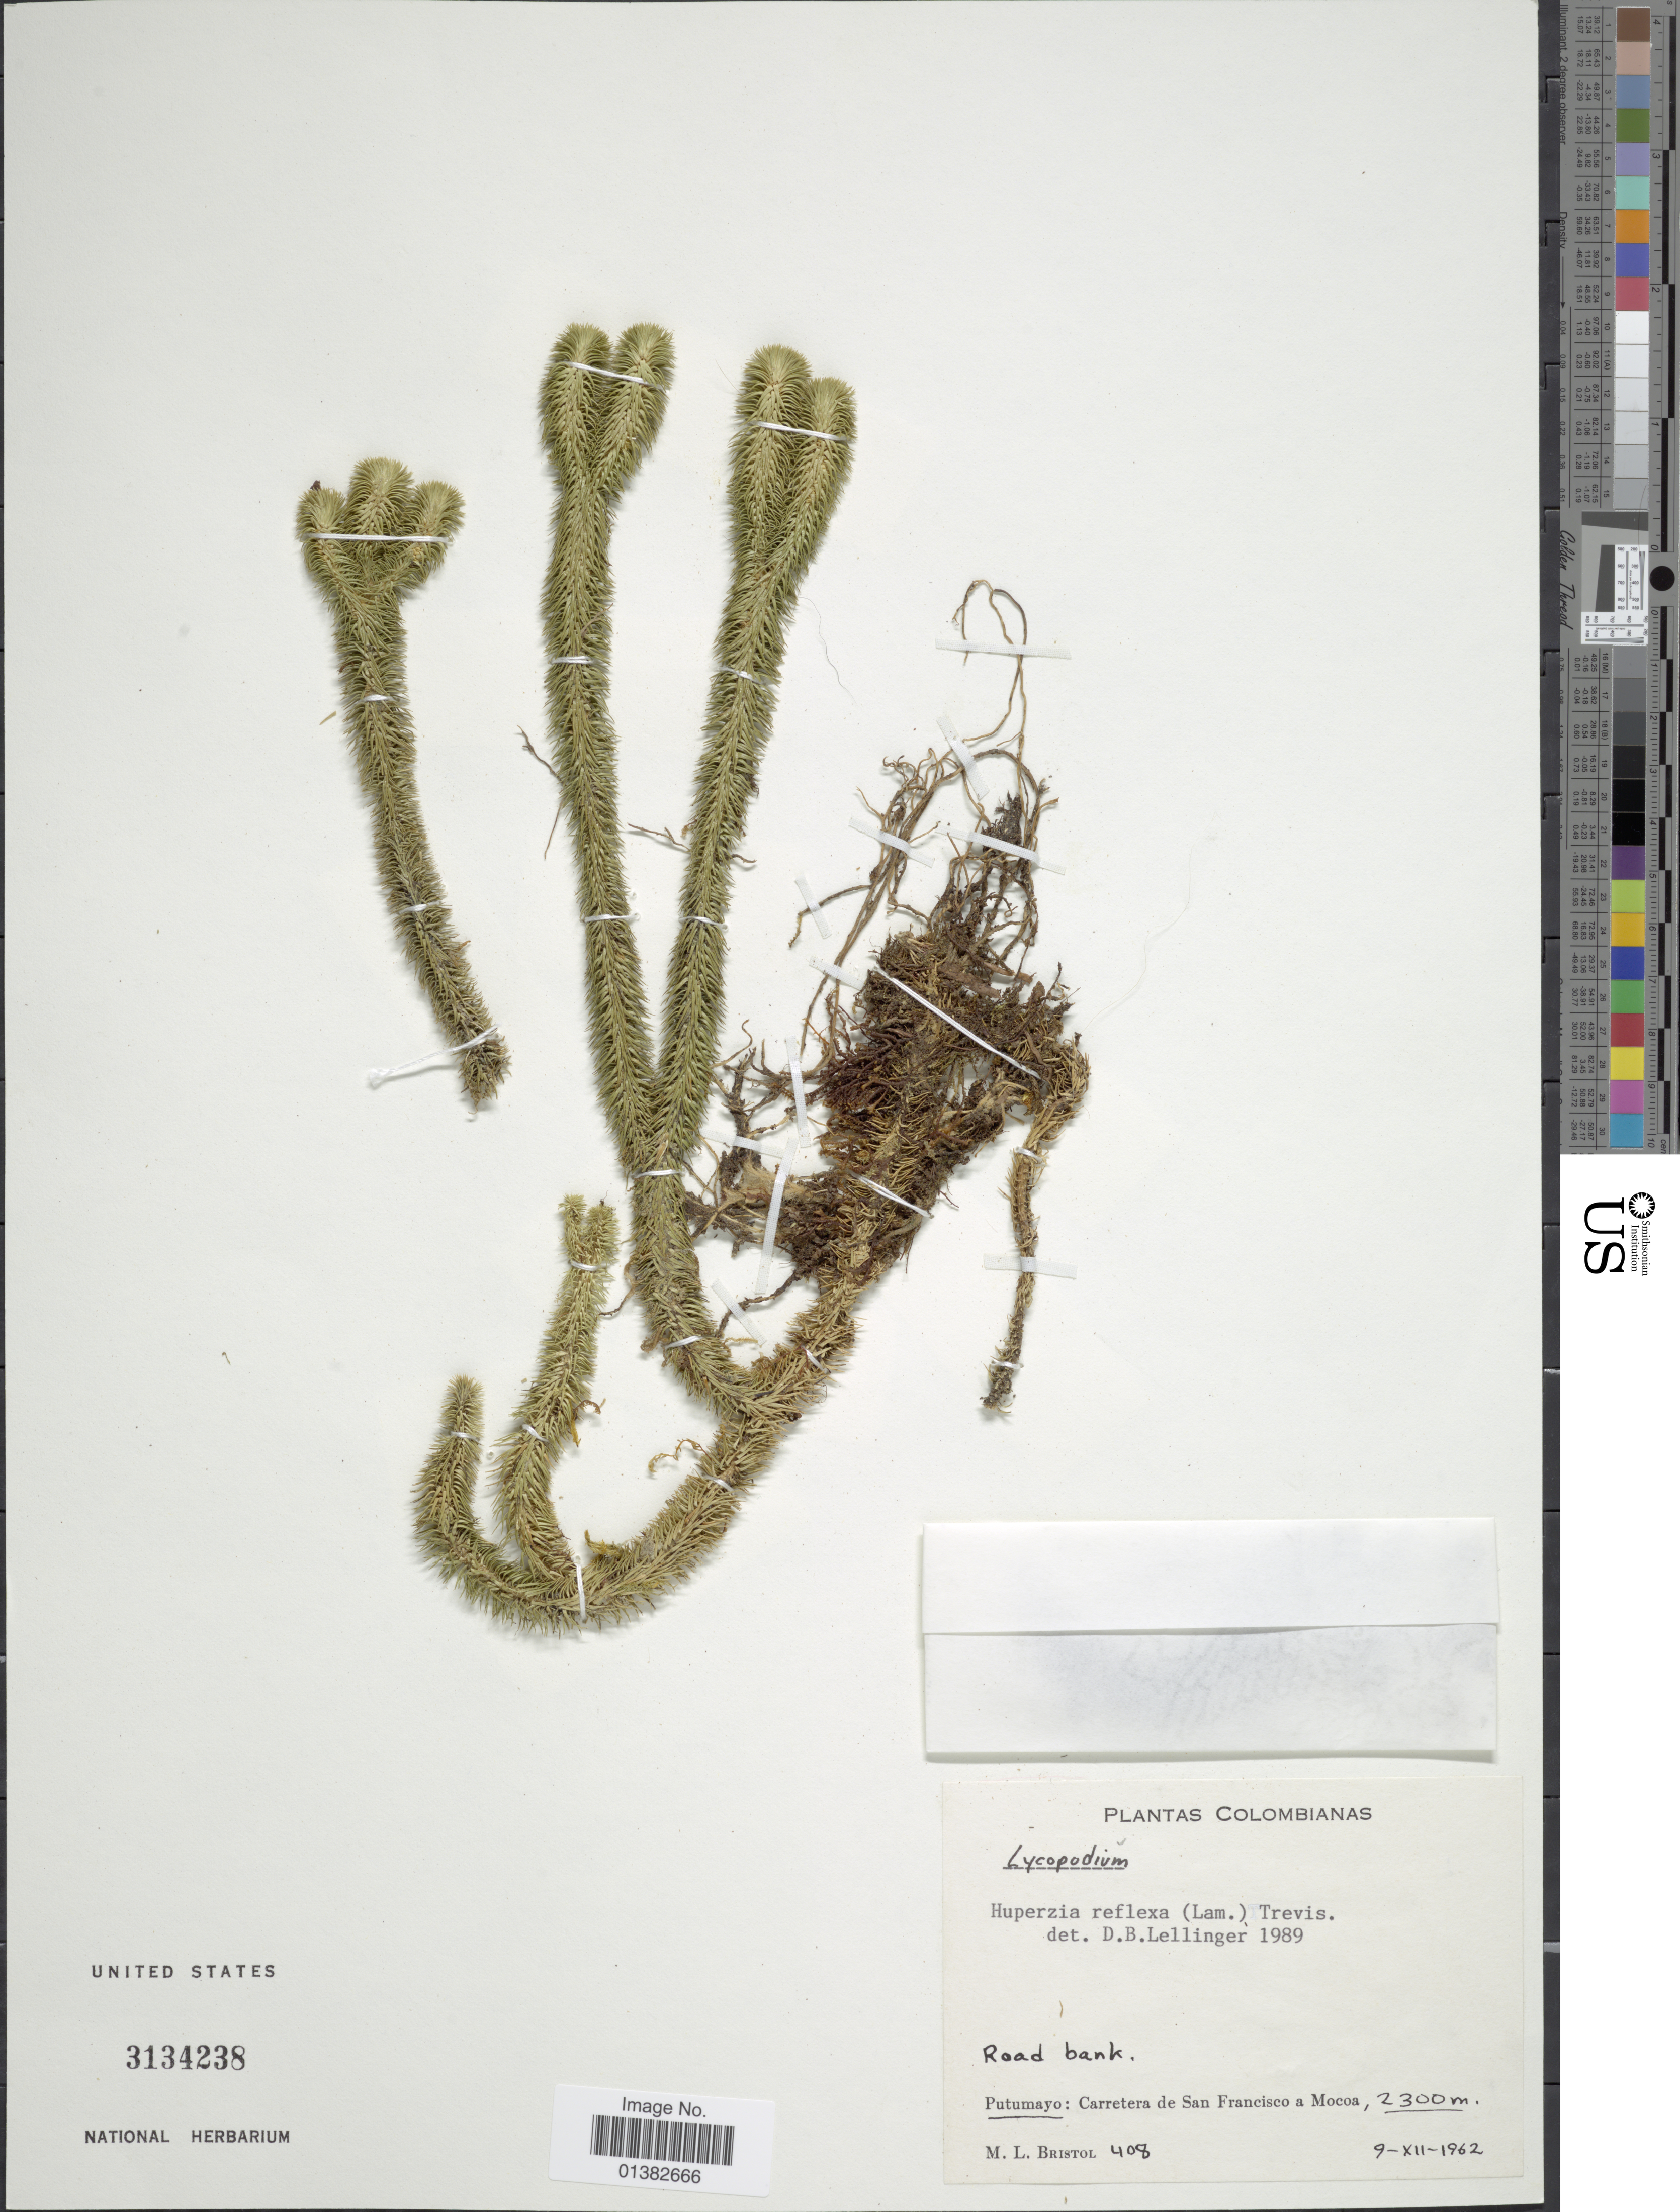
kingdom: Plantae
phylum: Tracheophyta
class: Lycopodiopsida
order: Lycopodiales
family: Lycopodiaceae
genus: Phlegmariurus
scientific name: Phlegmariurus reflexus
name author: (Lam.) B. Øllg.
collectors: M. L. Bristol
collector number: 408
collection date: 1962-12-09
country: Colombia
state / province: Putumayo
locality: Carretera de San Francisco a Mocoa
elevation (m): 2300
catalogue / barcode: US 3134238